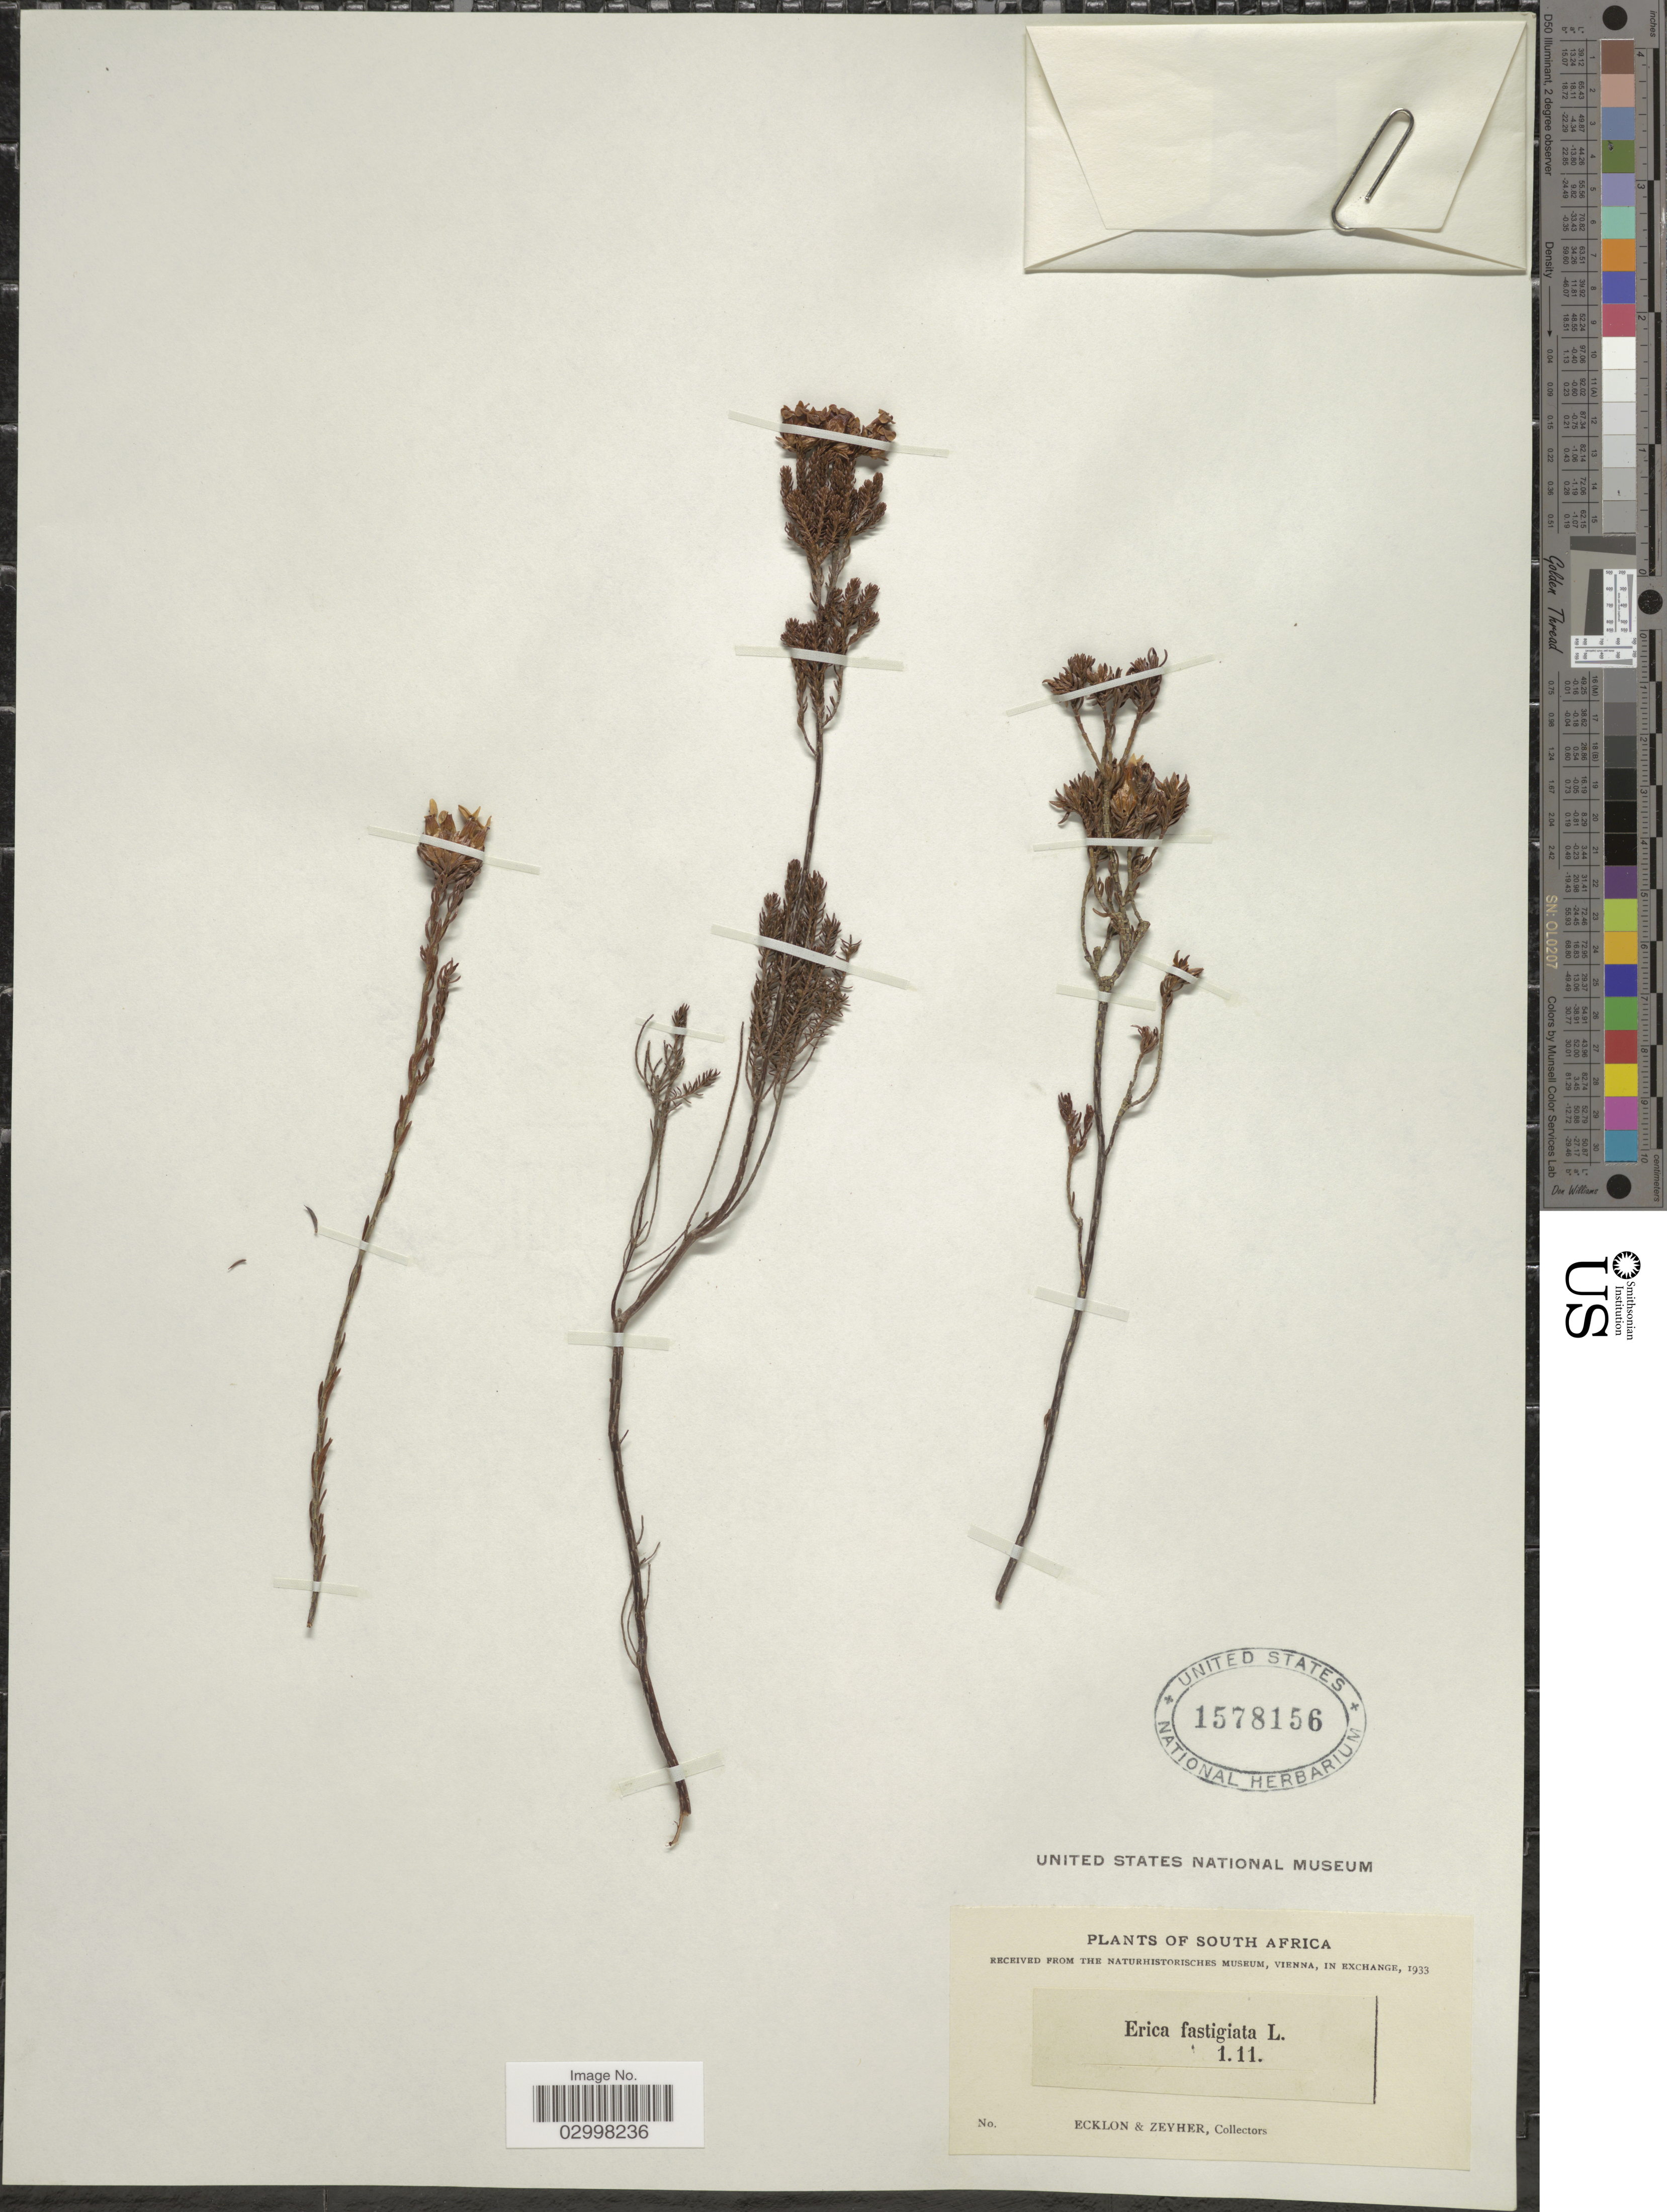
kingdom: Plantae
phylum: Tracheophyta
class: Magnoliopsida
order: Ericales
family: Ericaceae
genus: Erica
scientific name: Erica fastigiata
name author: L.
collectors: -. Ecklon & -. Zeyher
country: South Africa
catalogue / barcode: US 1578156